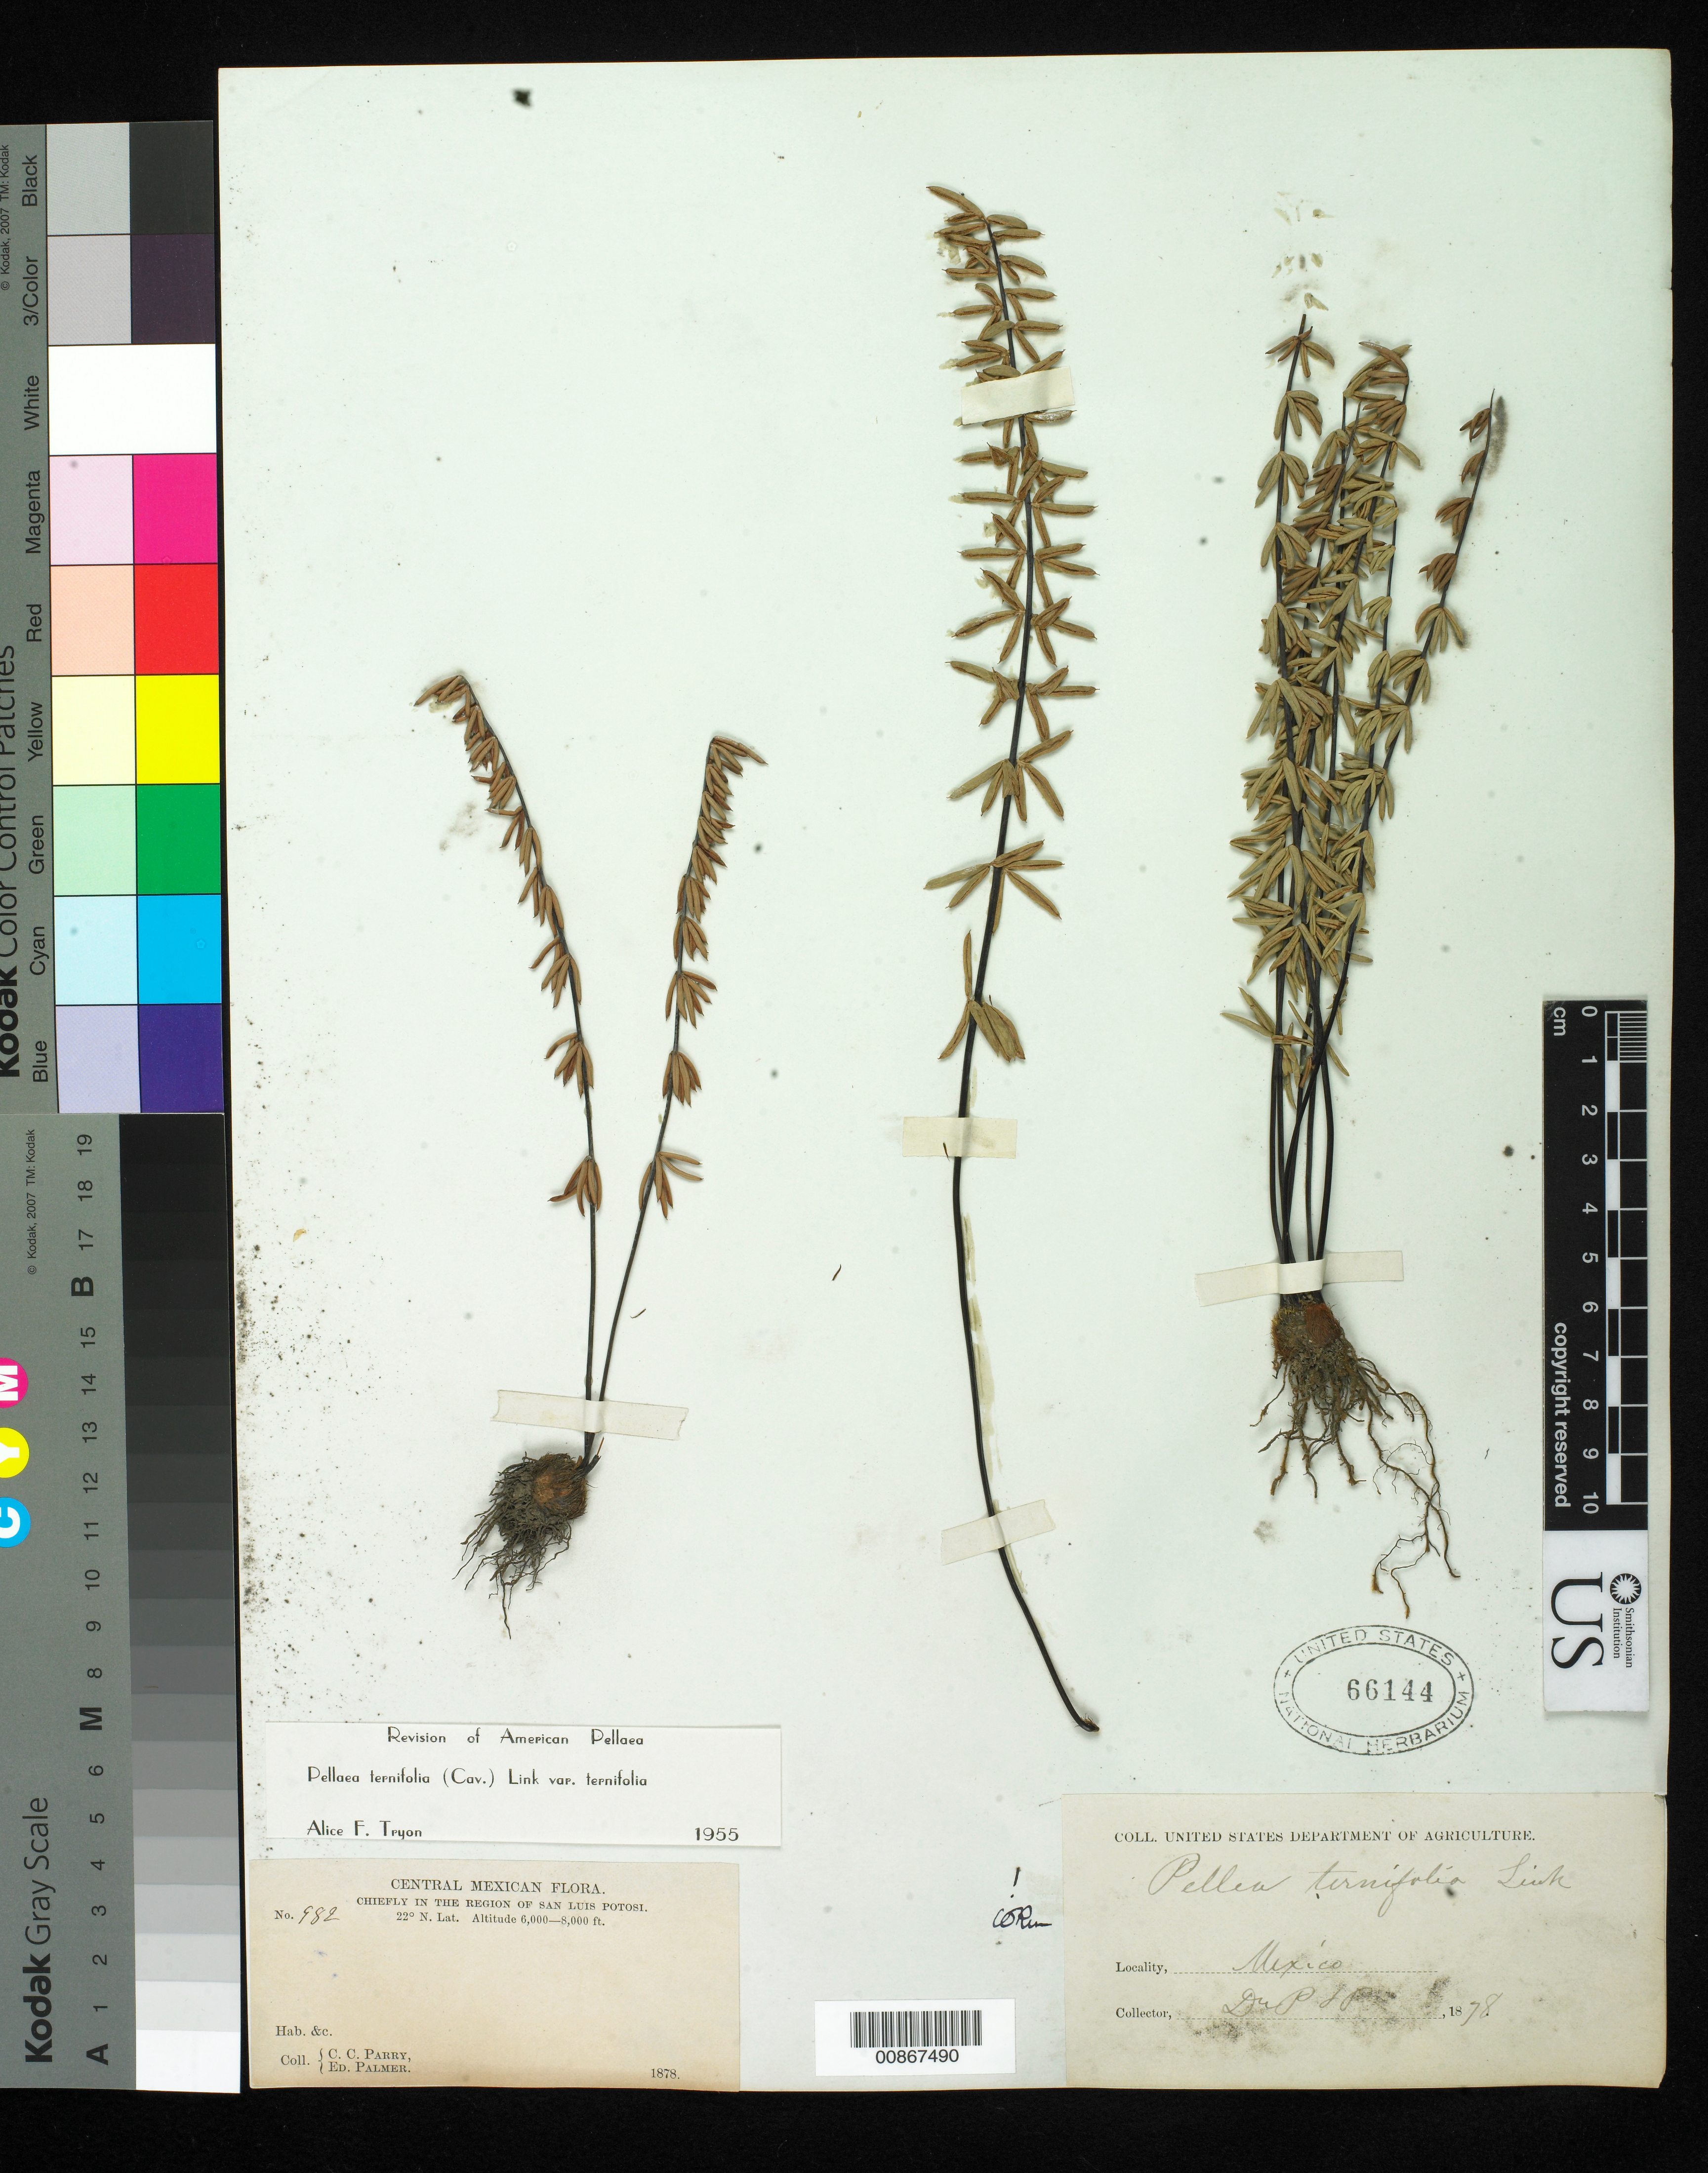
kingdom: Plantae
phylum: Tracheophyta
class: Polypodiopsida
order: Polypodiales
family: Pteridaceae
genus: Pellaea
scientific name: Pellaea ternifolia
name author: (Cav.) Link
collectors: C. C. Parry & E. Palmer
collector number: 982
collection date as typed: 1878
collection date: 1878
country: Mexico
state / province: San Luis Potosí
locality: Chiefly in the region of San Luis Potosí.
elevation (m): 1829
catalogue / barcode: US 66144